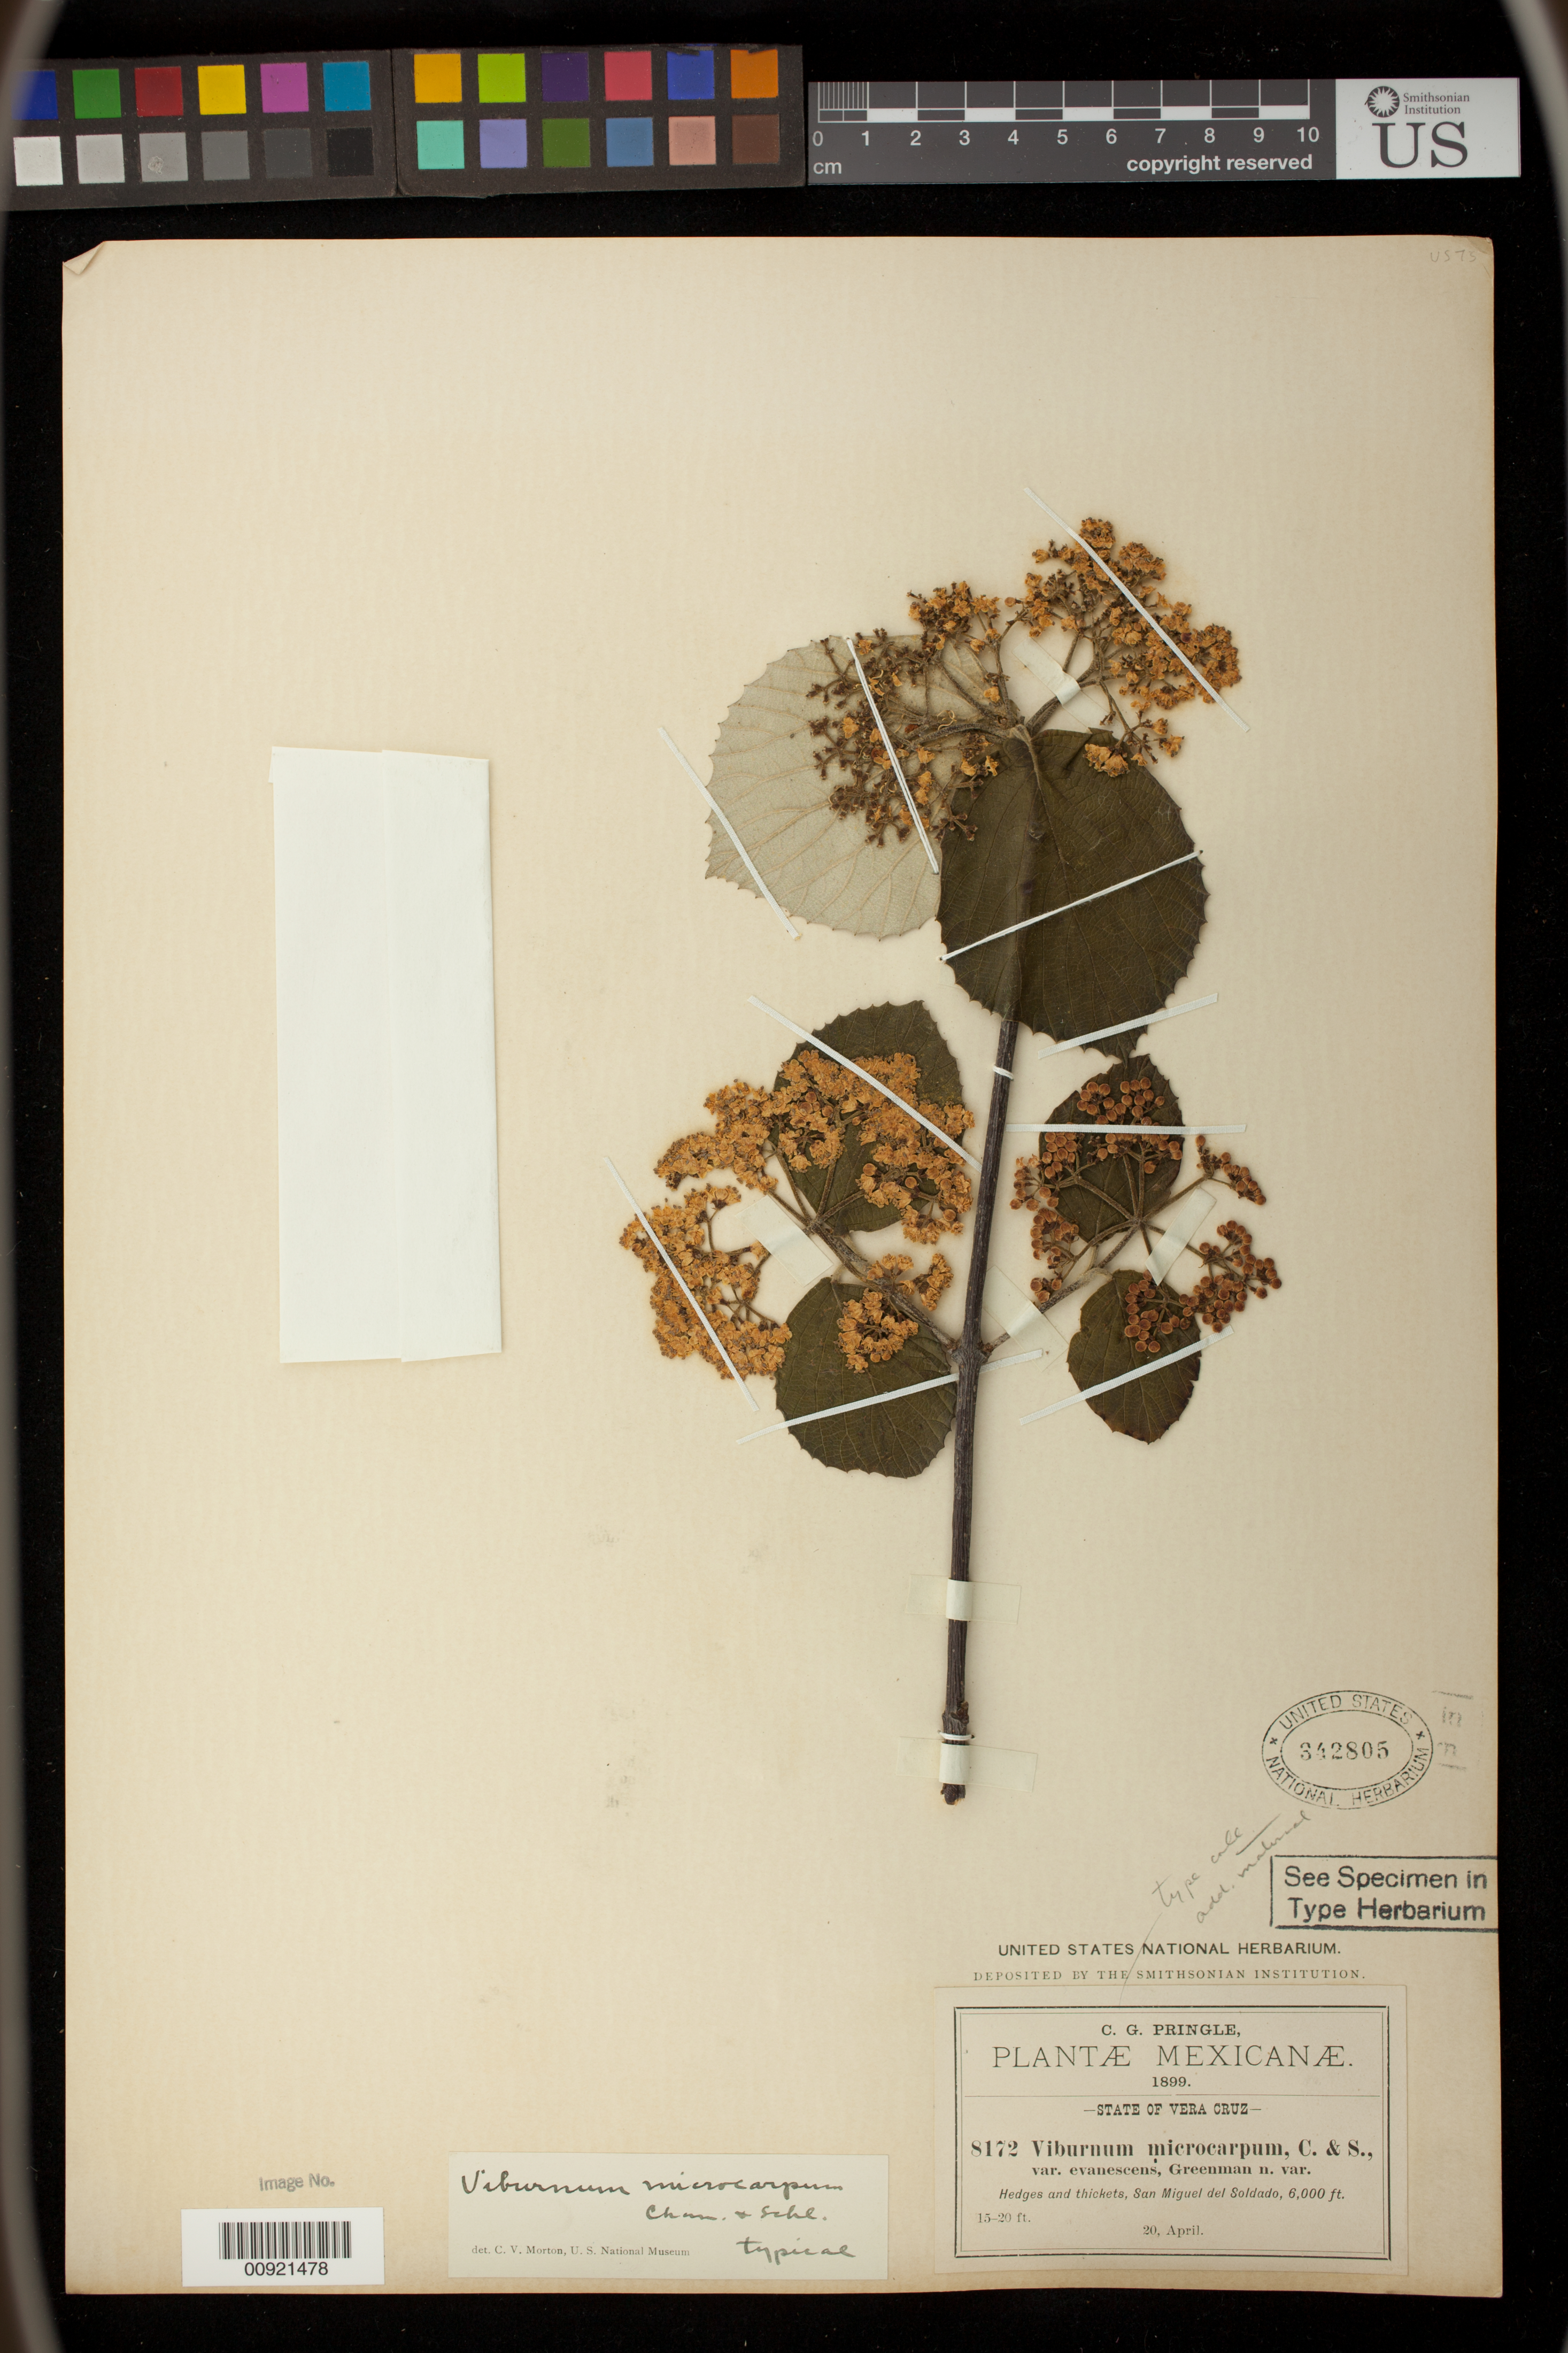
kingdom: Plantae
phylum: Tracheophyta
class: Magnoliopsida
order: Dipsacales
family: Viburnaceae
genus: Viburnum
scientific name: Viburnum microcarpum var. evanescens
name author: Greenm.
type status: Isotype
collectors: C. G. Pringle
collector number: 8172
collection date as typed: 20 Apr 1899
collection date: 1899-04-20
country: Mexico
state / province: Veracruz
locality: San Miguel del Soldado.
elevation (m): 1850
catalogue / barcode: US 342805